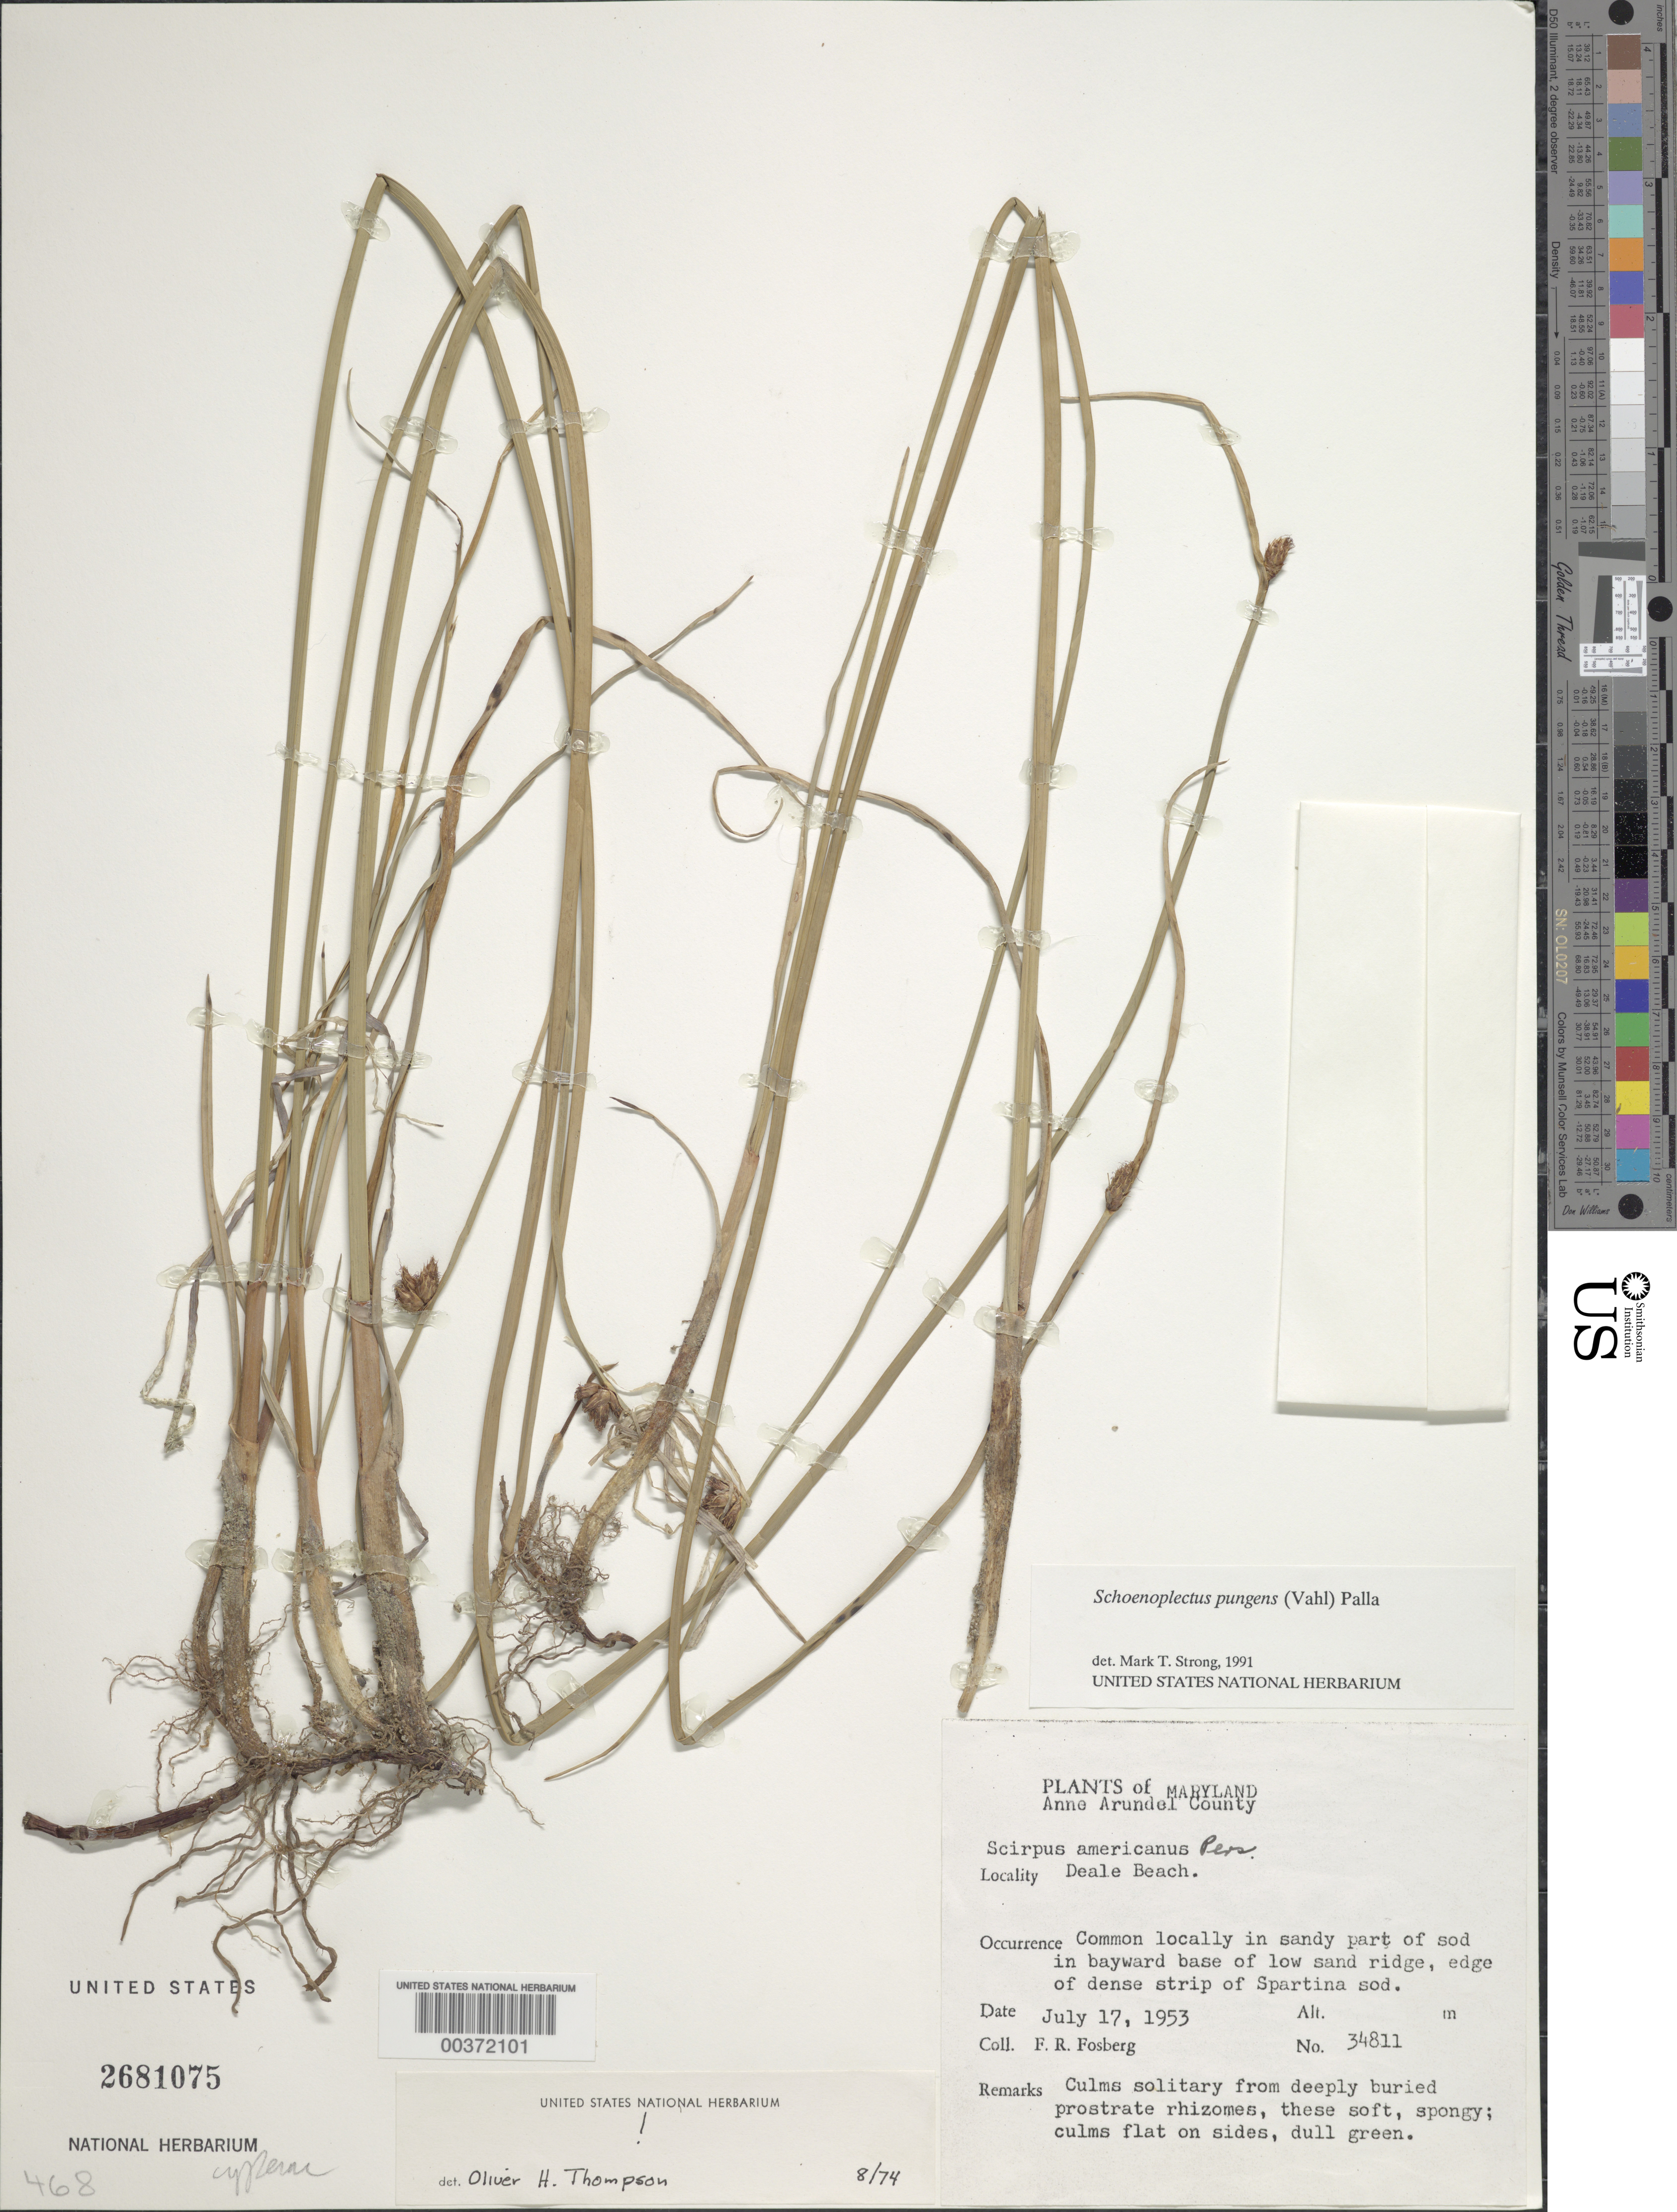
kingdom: Plantae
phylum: Tracheophyta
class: Liliopsida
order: Poales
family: Cyperaceae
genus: Schoenoplectus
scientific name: Schoenoplectus americanus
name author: (Pers.) Volkart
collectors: F. R. Fosberg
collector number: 34811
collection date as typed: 17 Jul 1953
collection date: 1953-07-17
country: United States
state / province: Maryland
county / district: Anne Arundel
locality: Deale Beach, Chesapeake Bay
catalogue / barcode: US 2681075